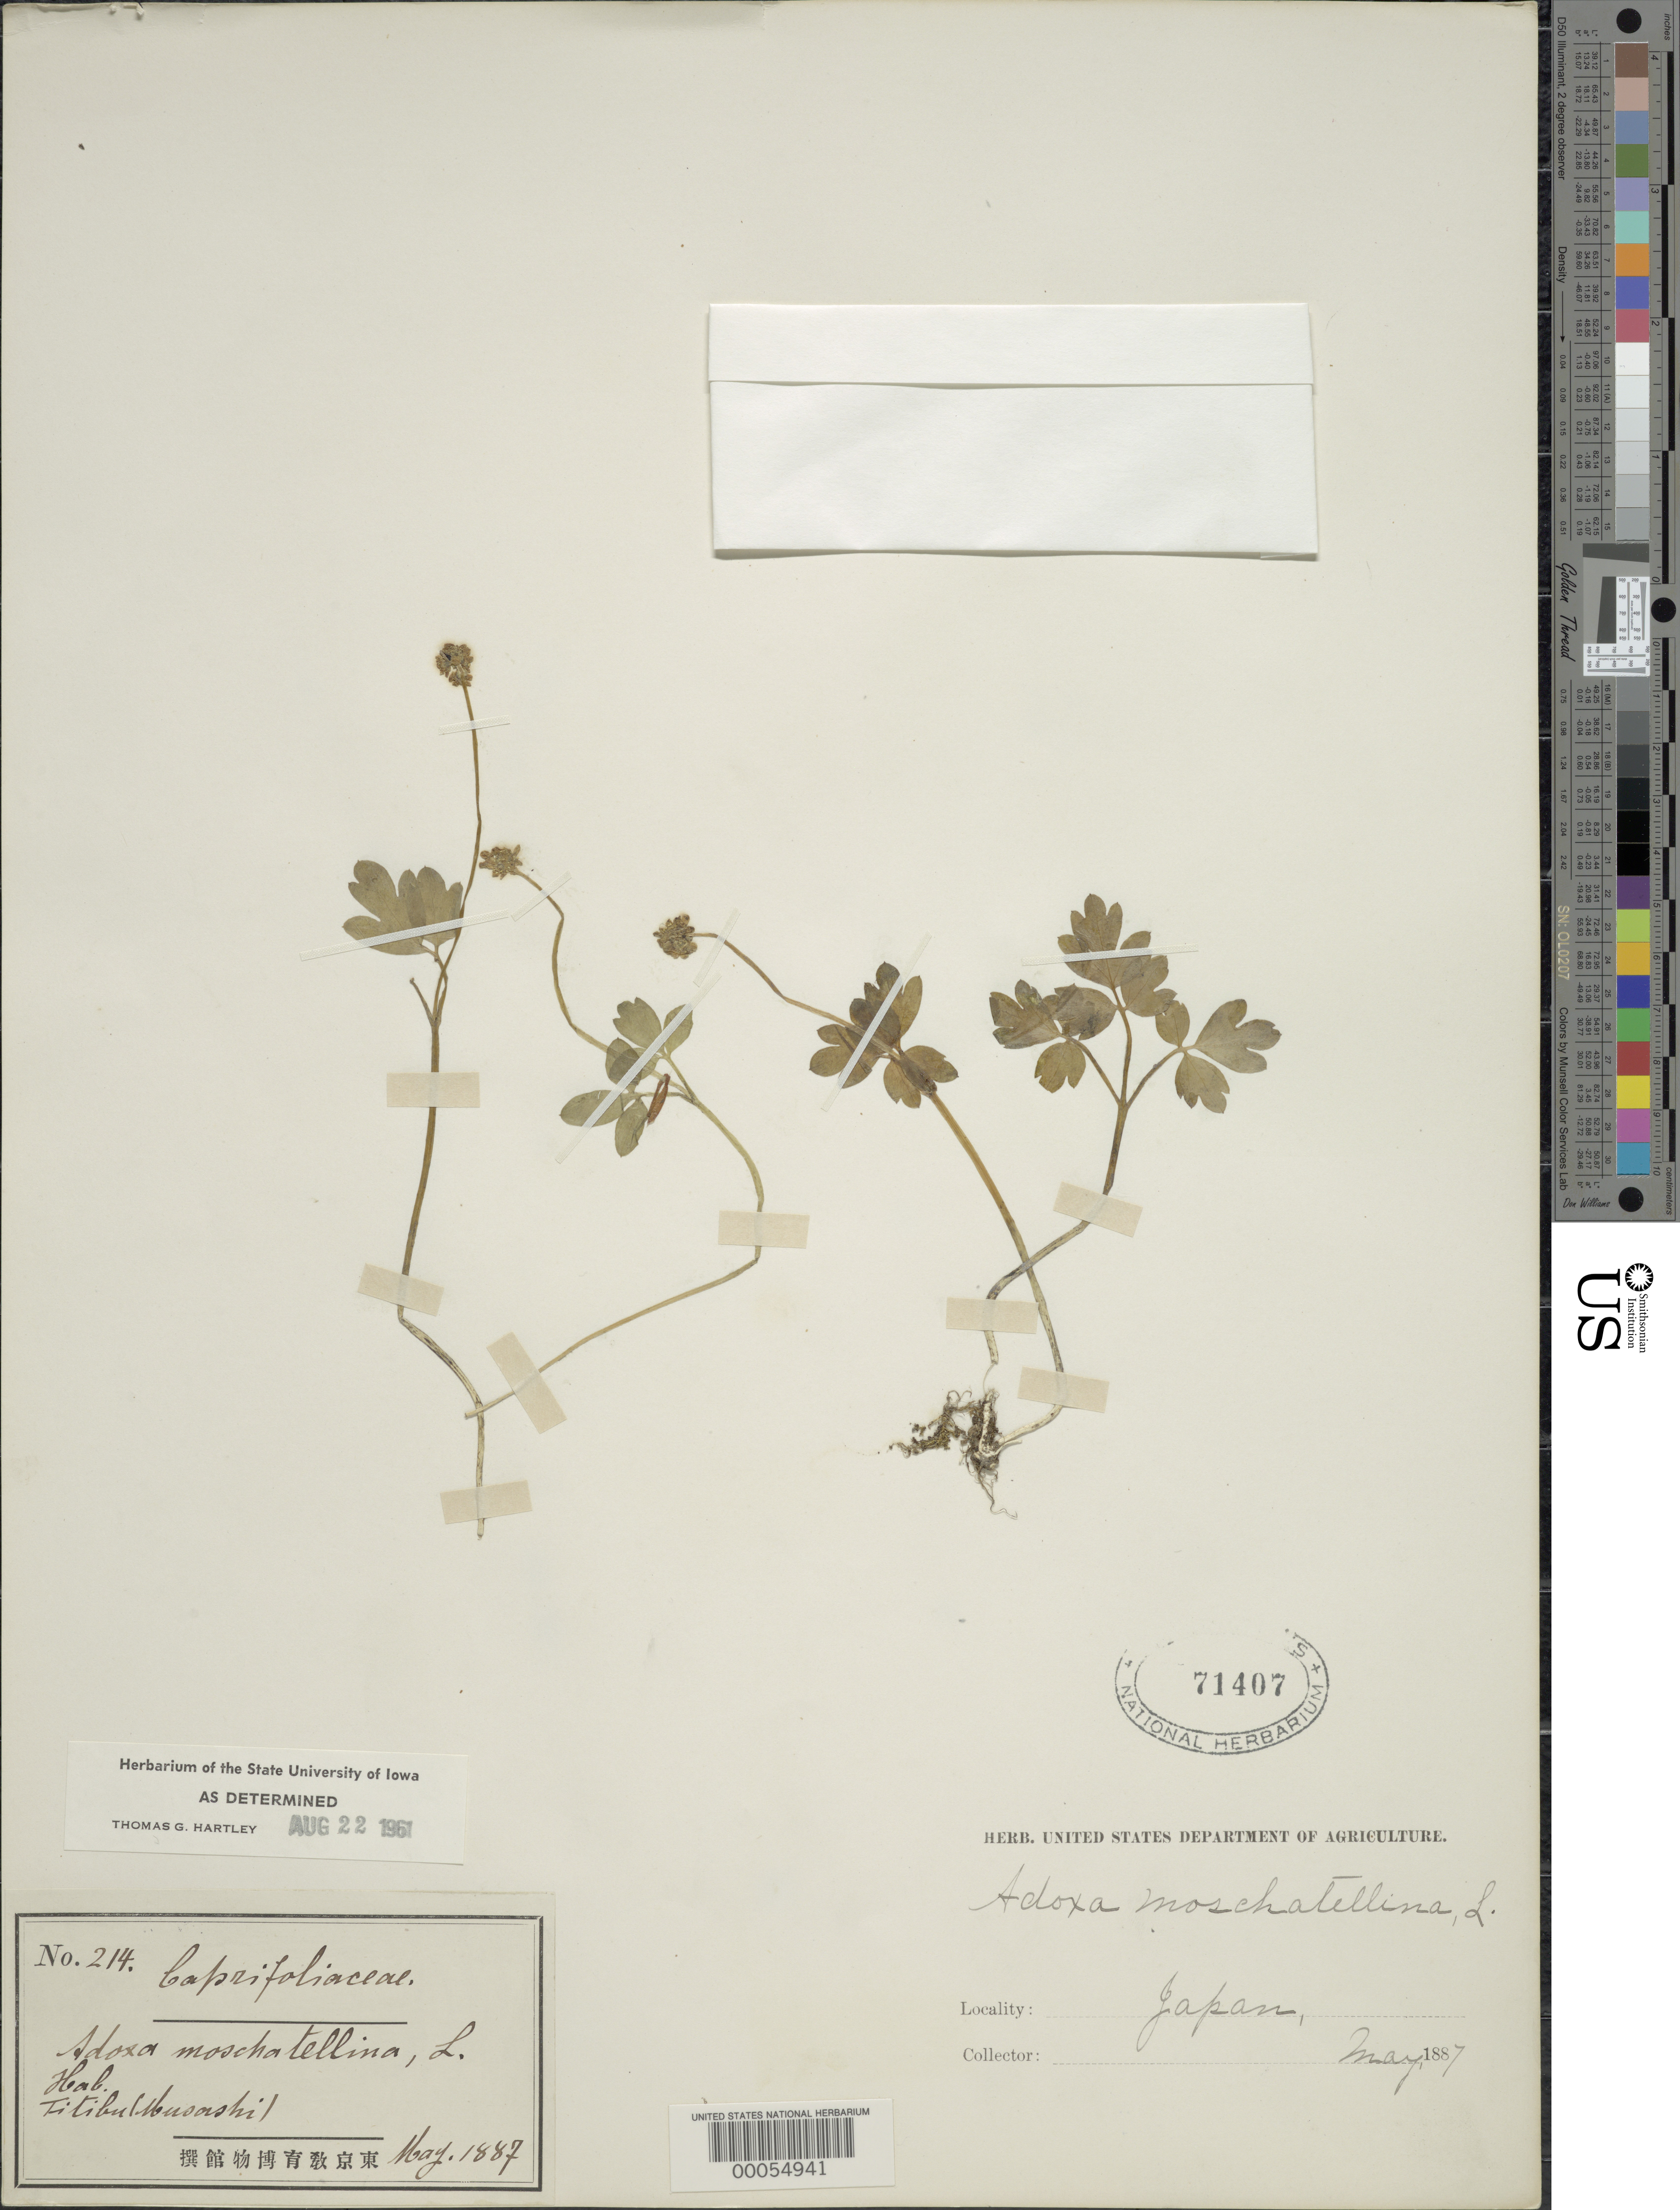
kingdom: Plantae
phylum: Tracheophyta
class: Magnoliopsida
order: Dipsacales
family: Viburnaceae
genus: Adoxa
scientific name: Adoxa moschatellina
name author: L.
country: Japan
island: Honshu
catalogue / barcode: US 71407